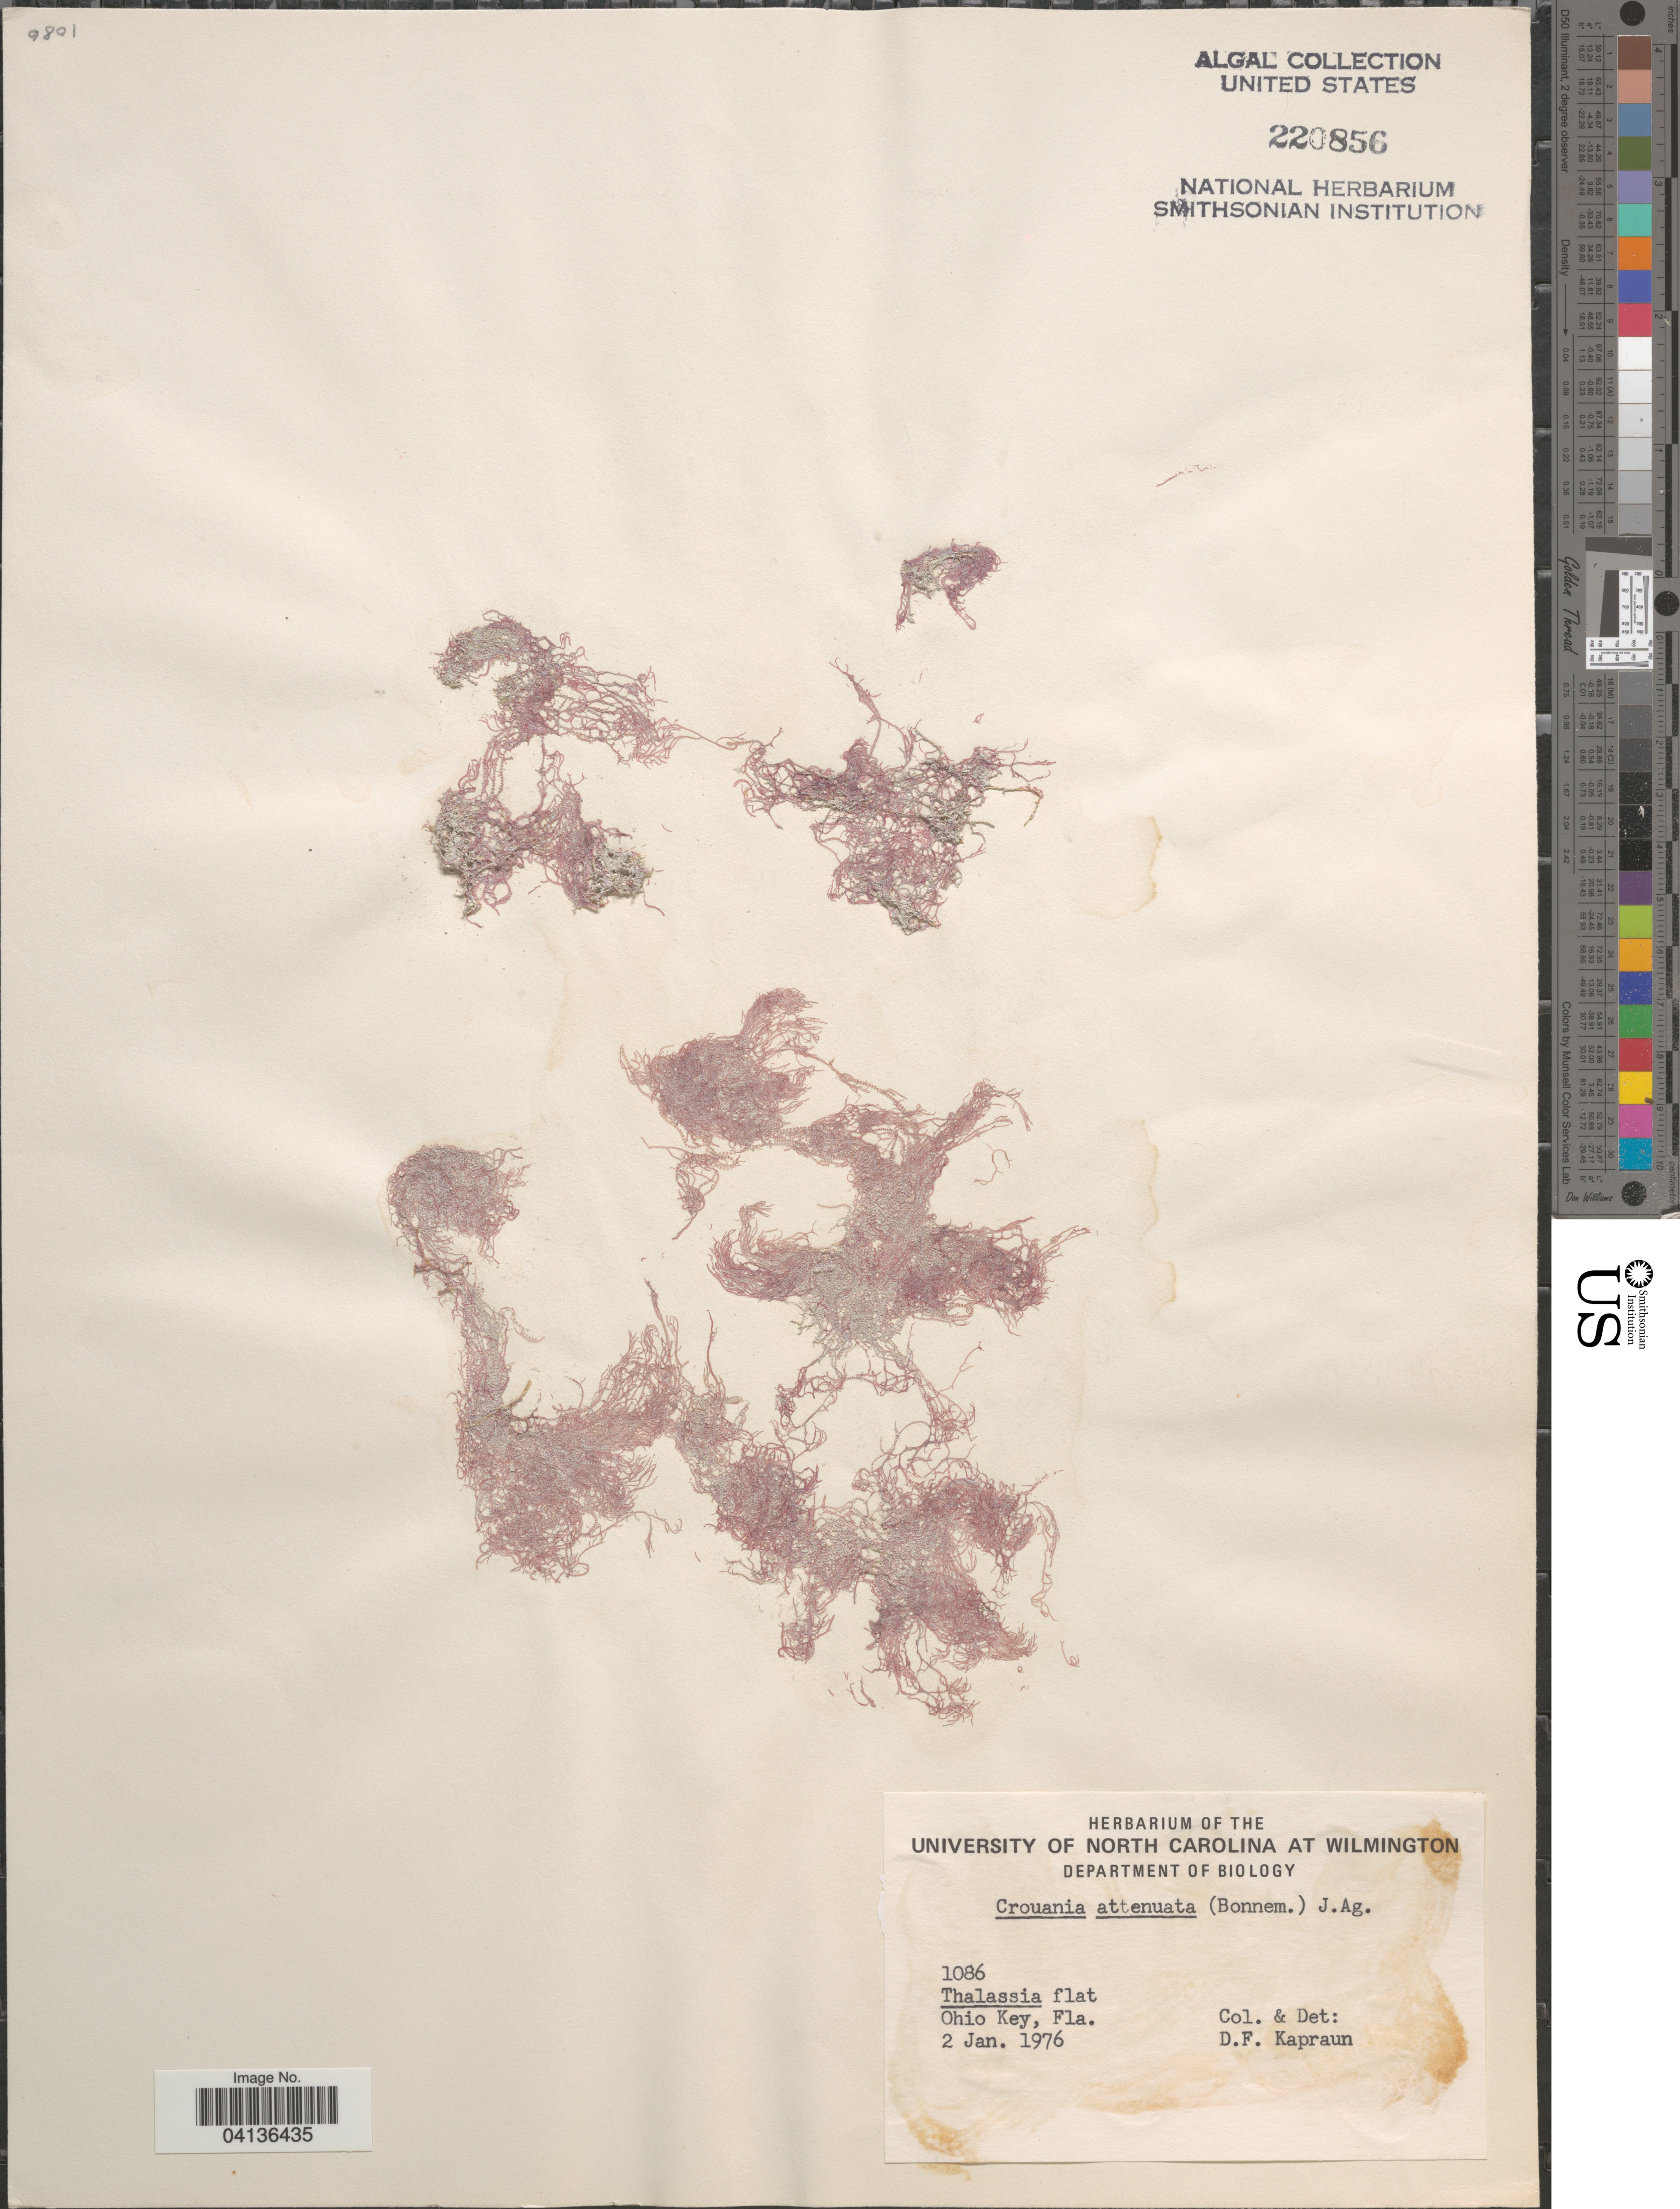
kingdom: Plantae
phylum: Rhodophyta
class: Florideophyceae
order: Ceramiales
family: Callithamniaceae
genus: Crouania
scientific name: Crouania attenuata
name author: (C. Agardh) J. Agardh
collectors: D. F. Kapraun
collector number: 1086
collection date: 1976-01-02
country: United States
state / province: Florida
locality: Thalassia flat. Ohio Key.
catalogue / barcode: US 220856